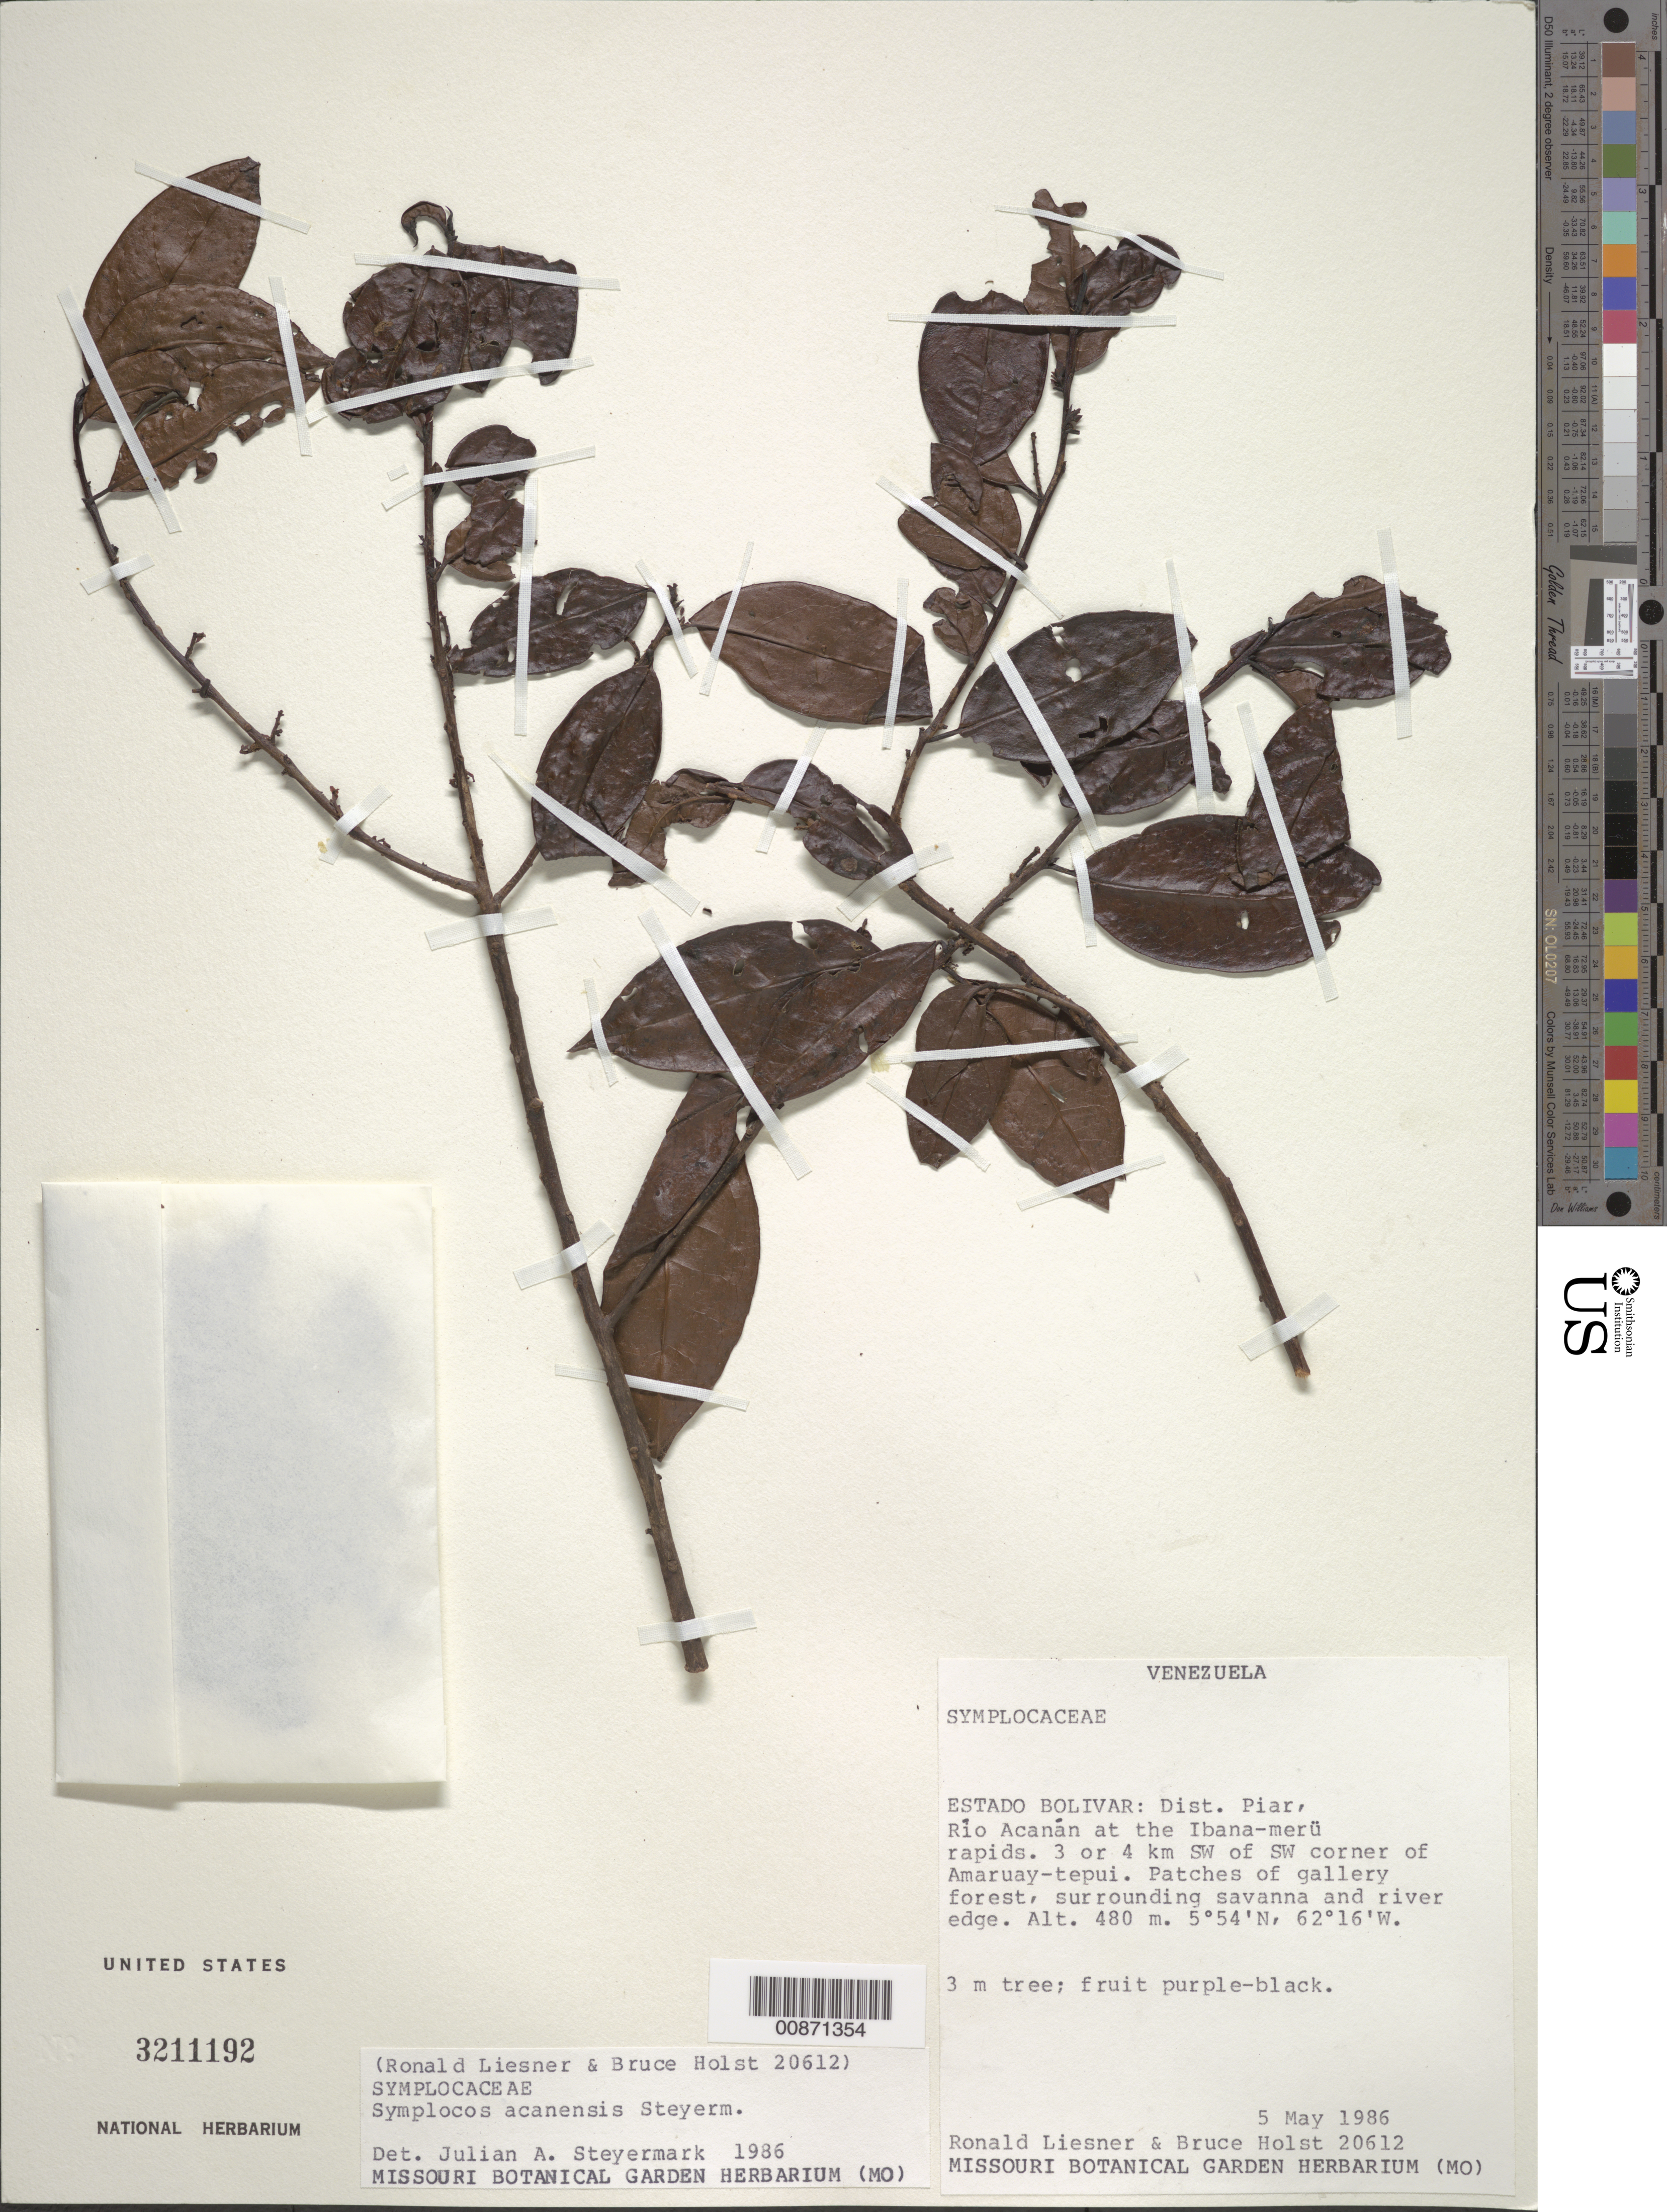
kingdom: Plantae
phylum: Tracheophyta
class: Magnoliopsida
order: Ericales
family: Symplocaceae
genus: Symplocos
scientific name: Symplocos acananensis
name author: Steyerm.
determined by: Steyermark, Julian A., (VEN)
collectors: R. L. Liesner & B. Holst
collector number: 20612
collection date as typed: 5-May-86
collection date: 1986-05-05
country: Venezuela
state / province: Bolívar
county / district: Piar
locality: Río Acaná at Ibana-merú rapids, 3-4 km SW of Amaruay-tepuí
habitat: Patches of gallery forest, surrounding savanna and river edge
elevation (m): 480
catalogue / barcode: US 3211192